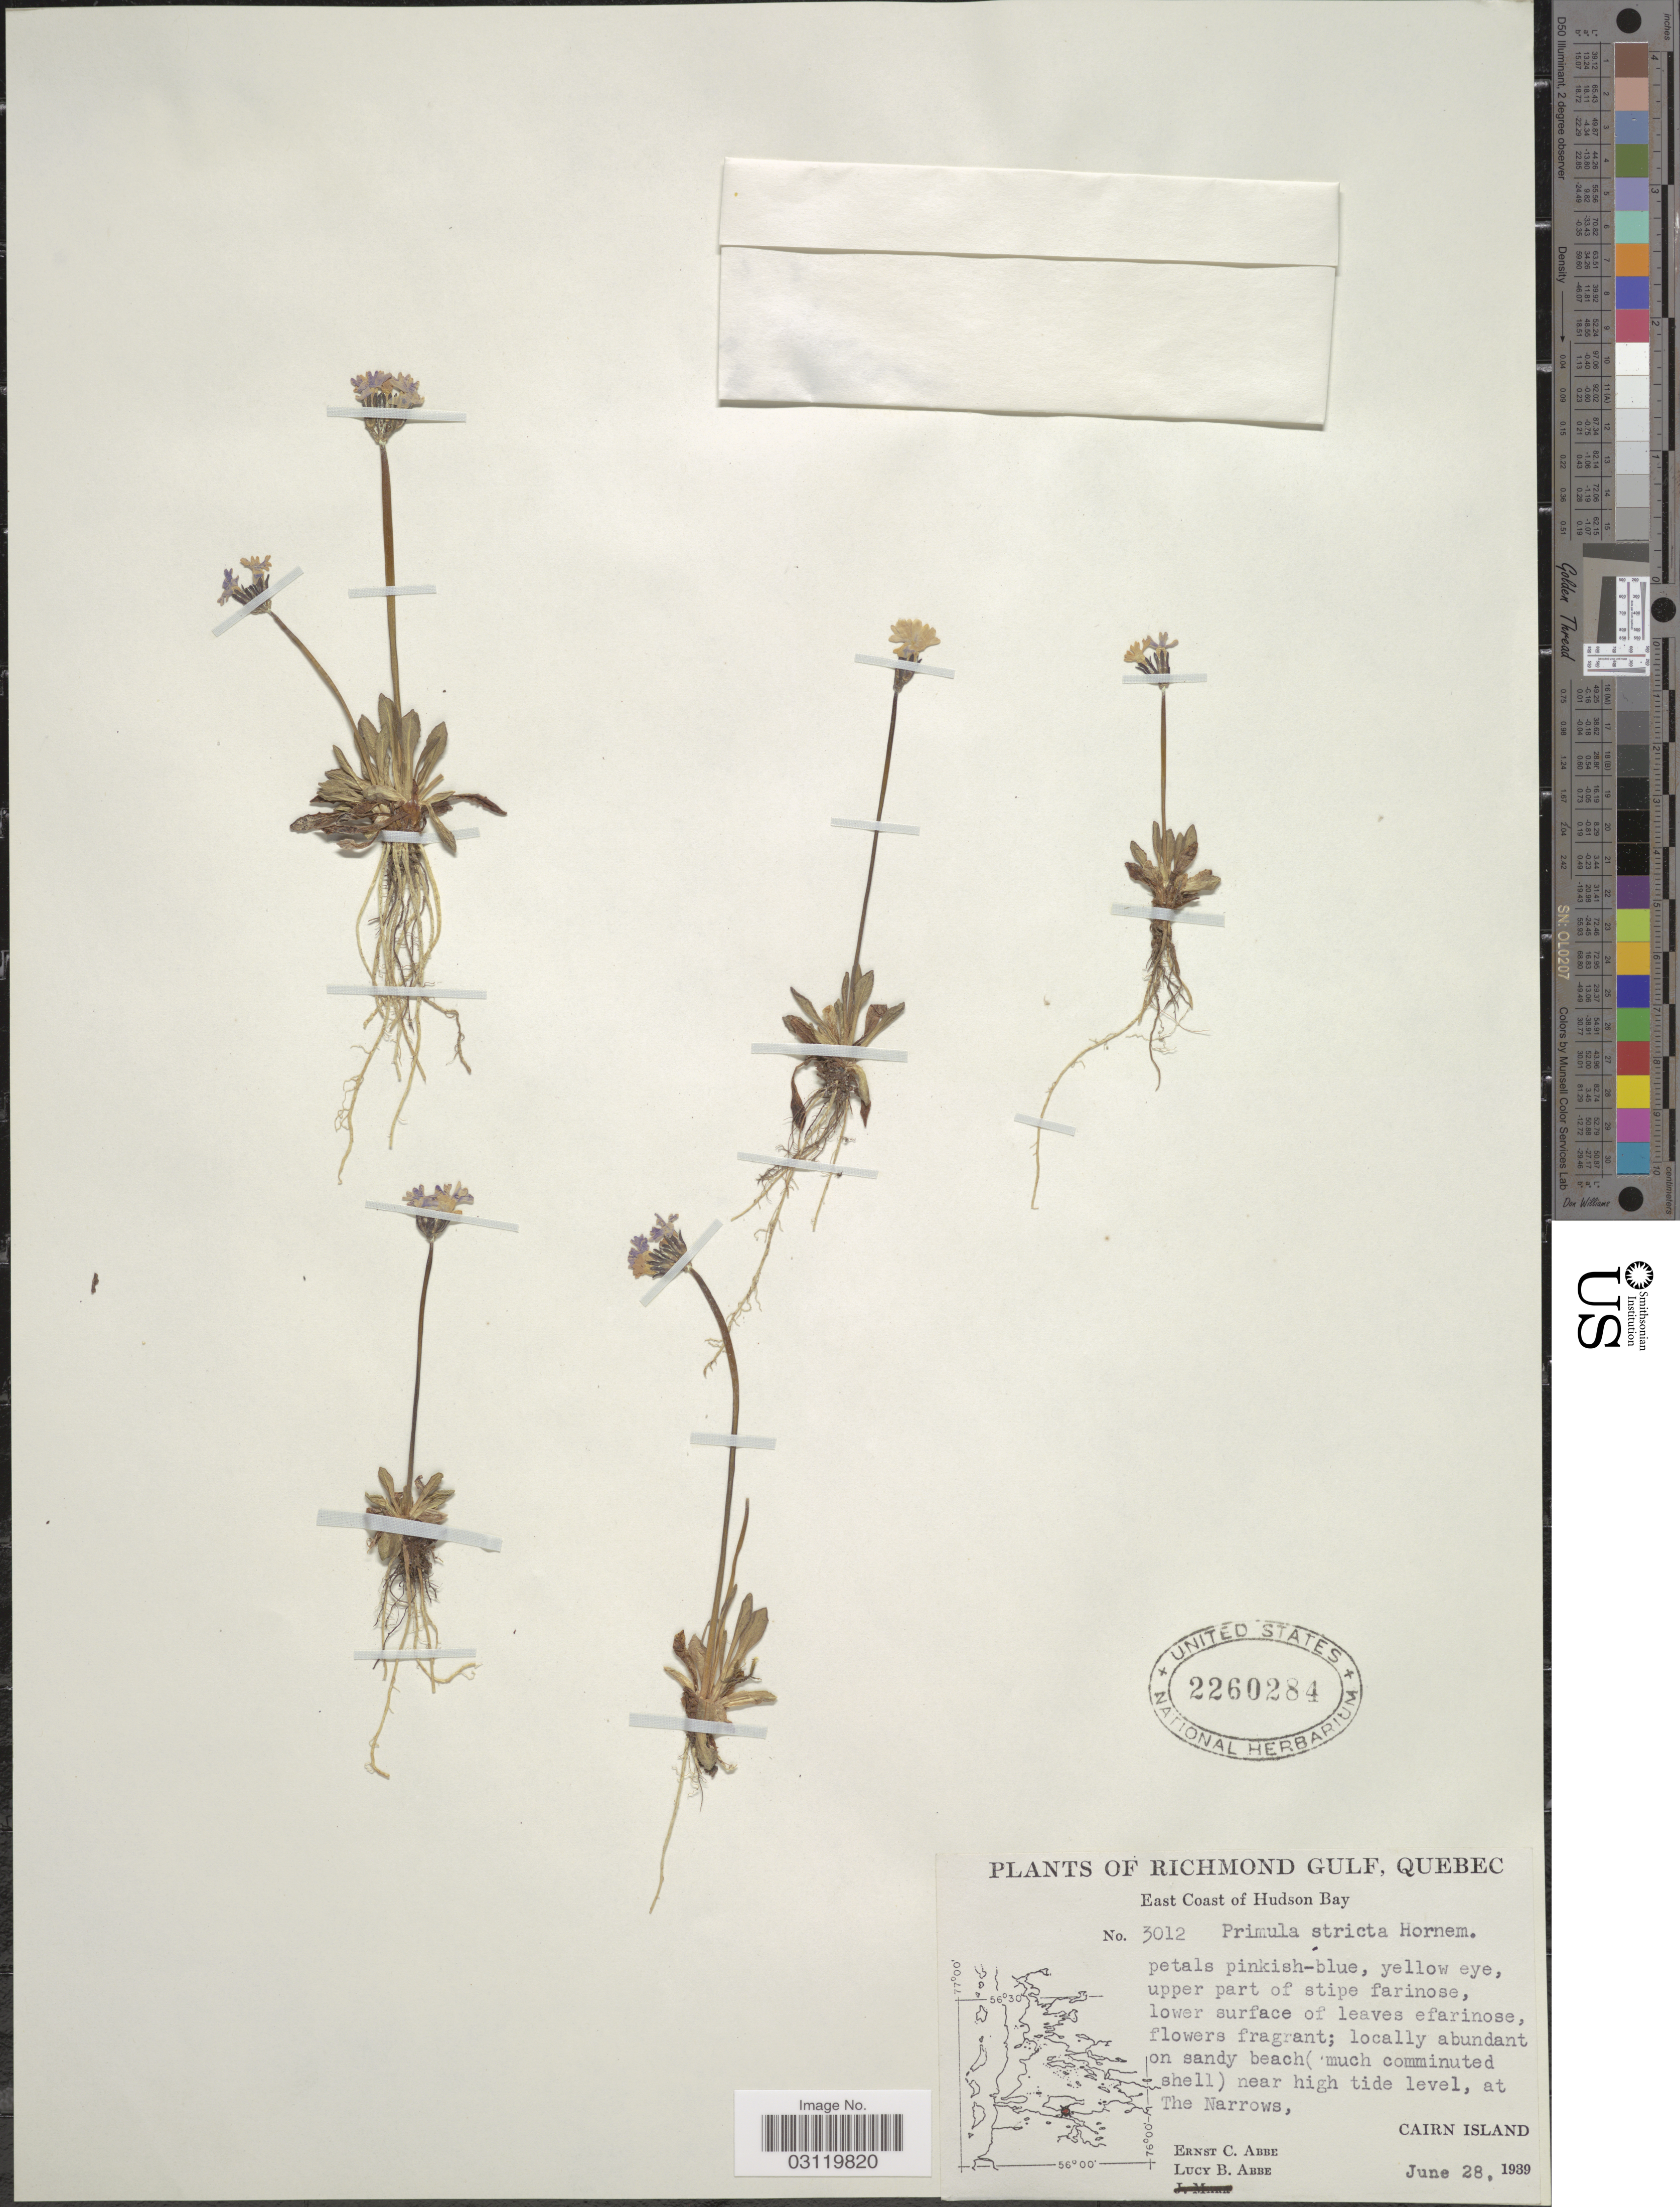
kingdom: Plantae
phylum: Tracheophyta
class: Magnoliopsida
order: Ericales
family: Primulaceae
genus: Primula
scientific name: Primula stricta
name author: Hornem.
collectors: E. C. Abbe & L. B. Abbe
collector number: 3012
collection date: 1939-06-28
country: Canada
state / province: Quebec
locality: Richmond Gulf, East Coast of Hudson Bay, locally abundant on sandy beach (much comminuted shell) near high tide level, at The Narrows, Cairn Island.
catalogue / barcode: US 2260284